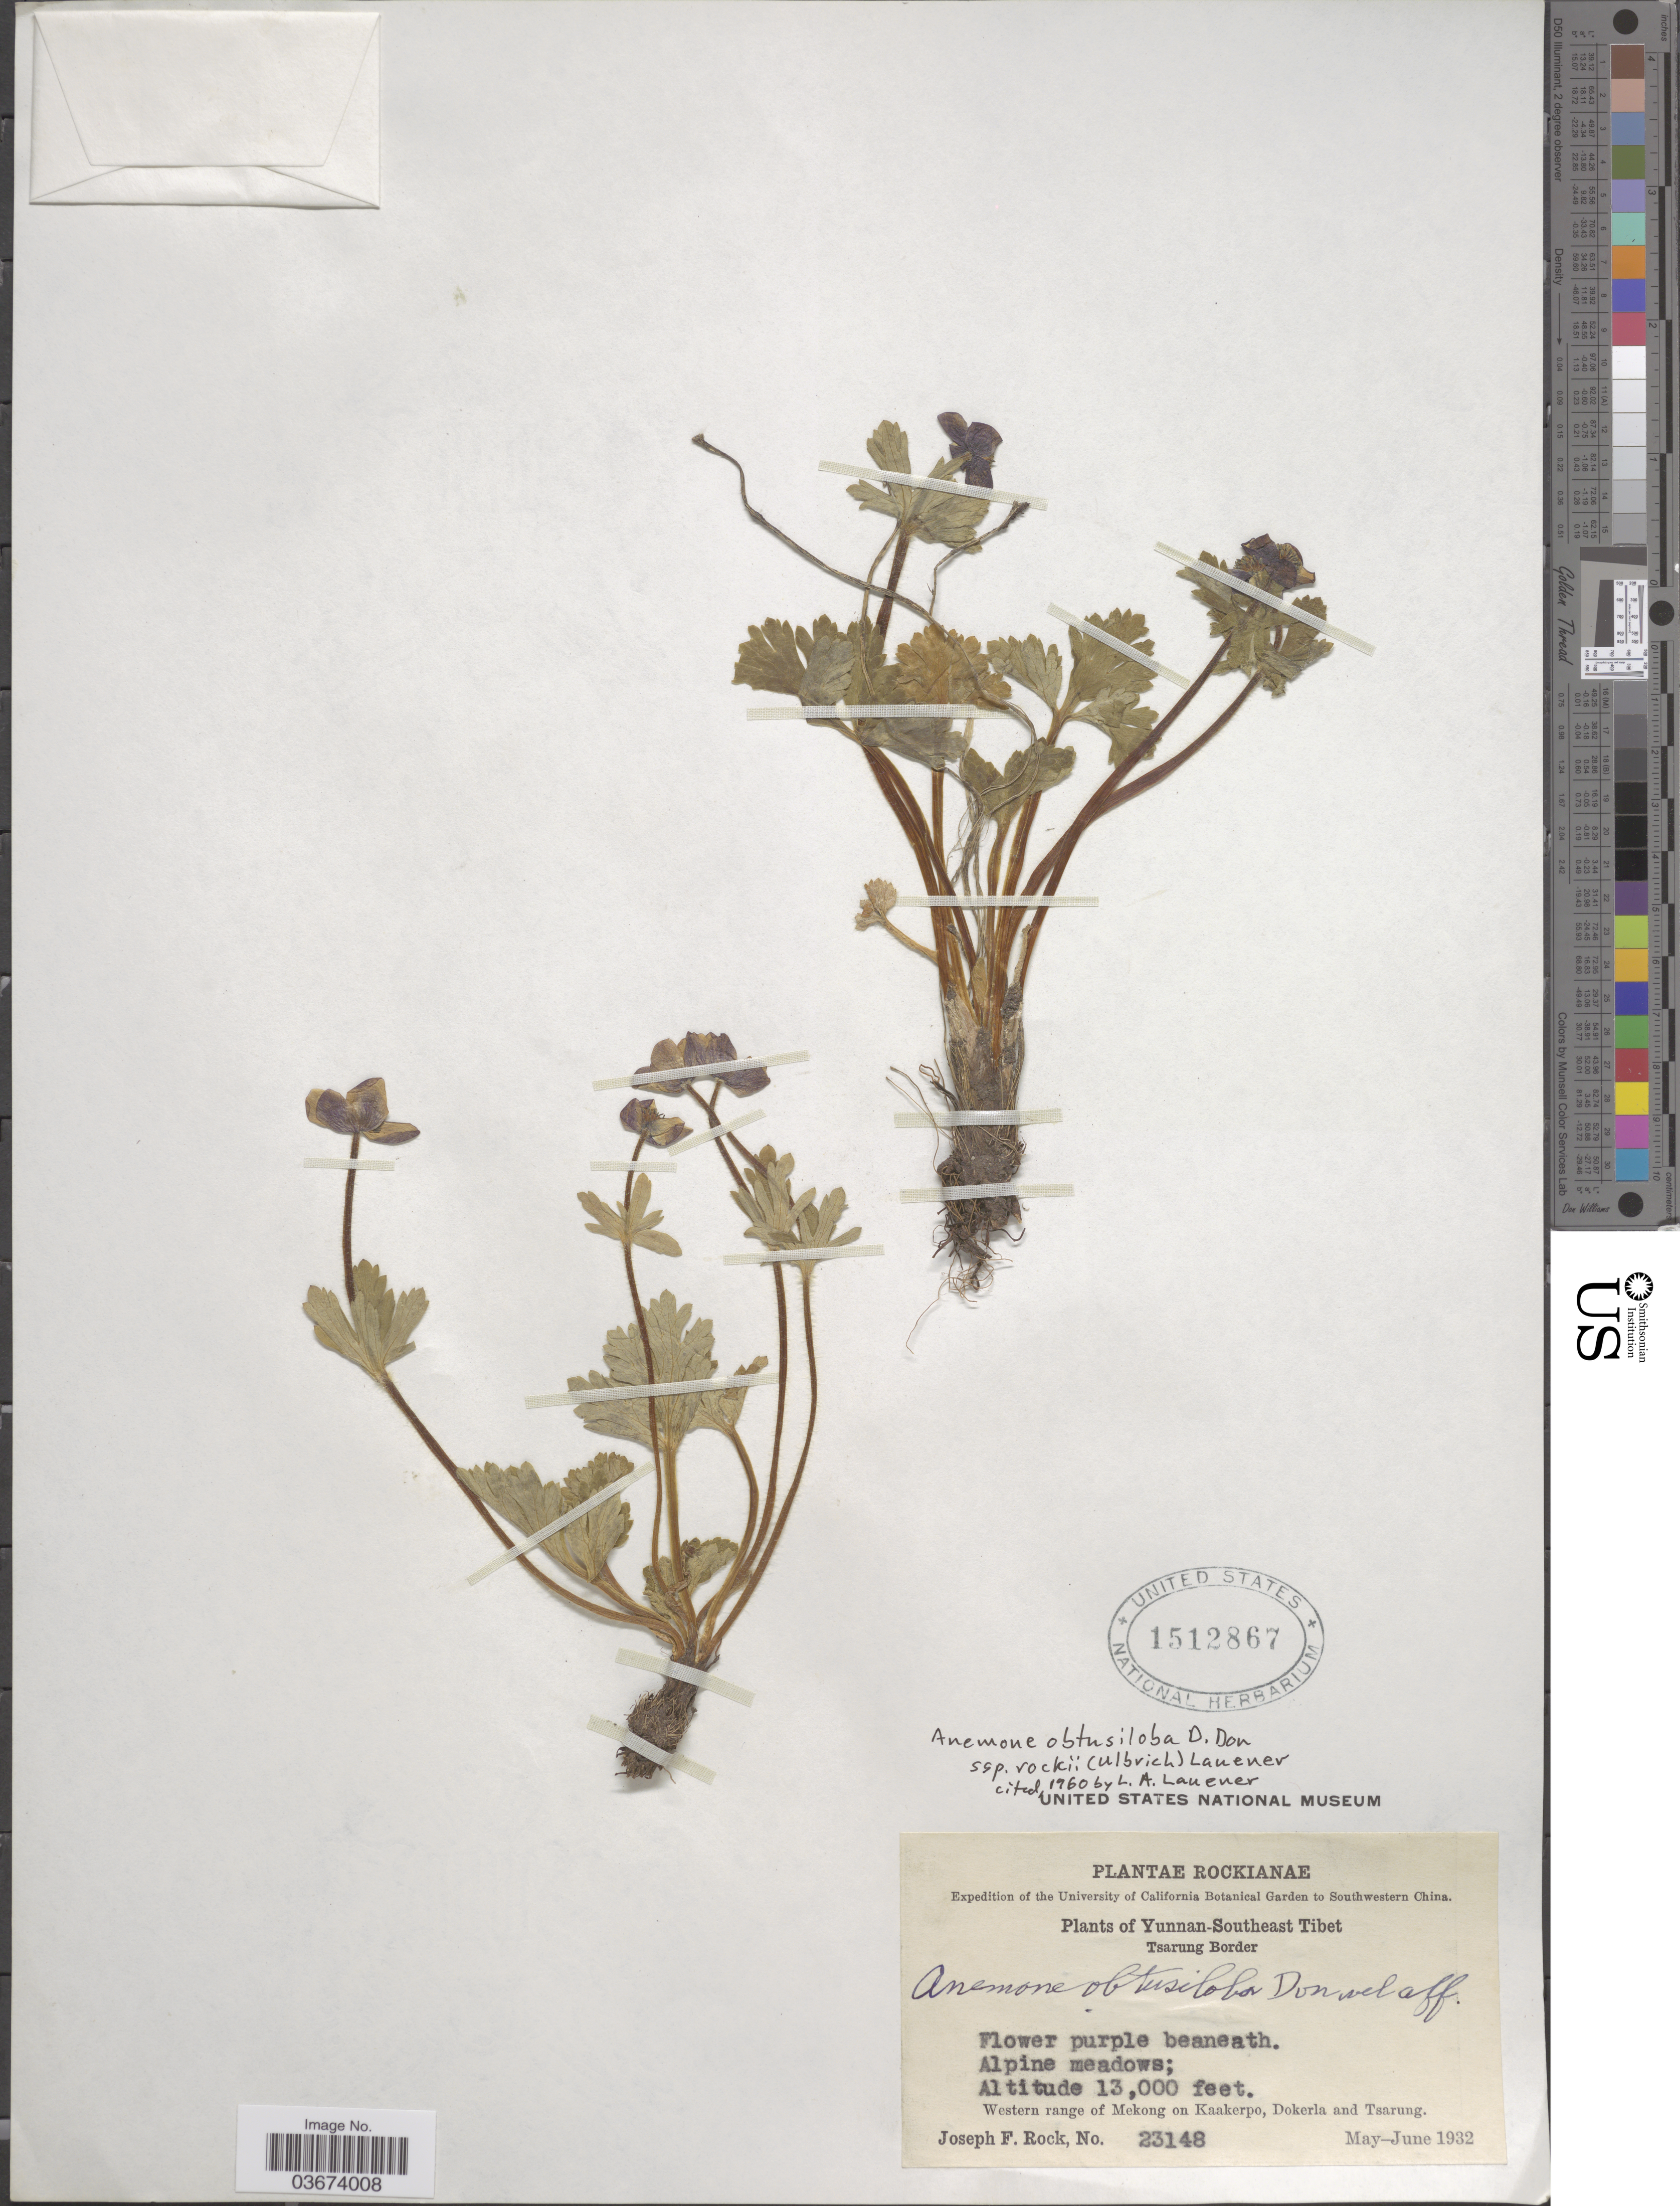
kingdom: Plantae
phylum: Tracheophyta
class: Magnoliopsida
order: Ranunculales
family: Ranunculaceae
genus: Anemone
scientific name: Anemone rockii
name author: Ulbr.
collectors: J. F. Rock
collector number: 23148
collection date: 1932-05/1932-06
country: China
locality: Rockianae. Southwestern China. Yunnan-Southeast Tibet. Tsarung Border. Western range of Mekong on Kaakerpo, Dokerla and Tsarung.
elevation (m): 3962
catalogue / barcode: US 1512867